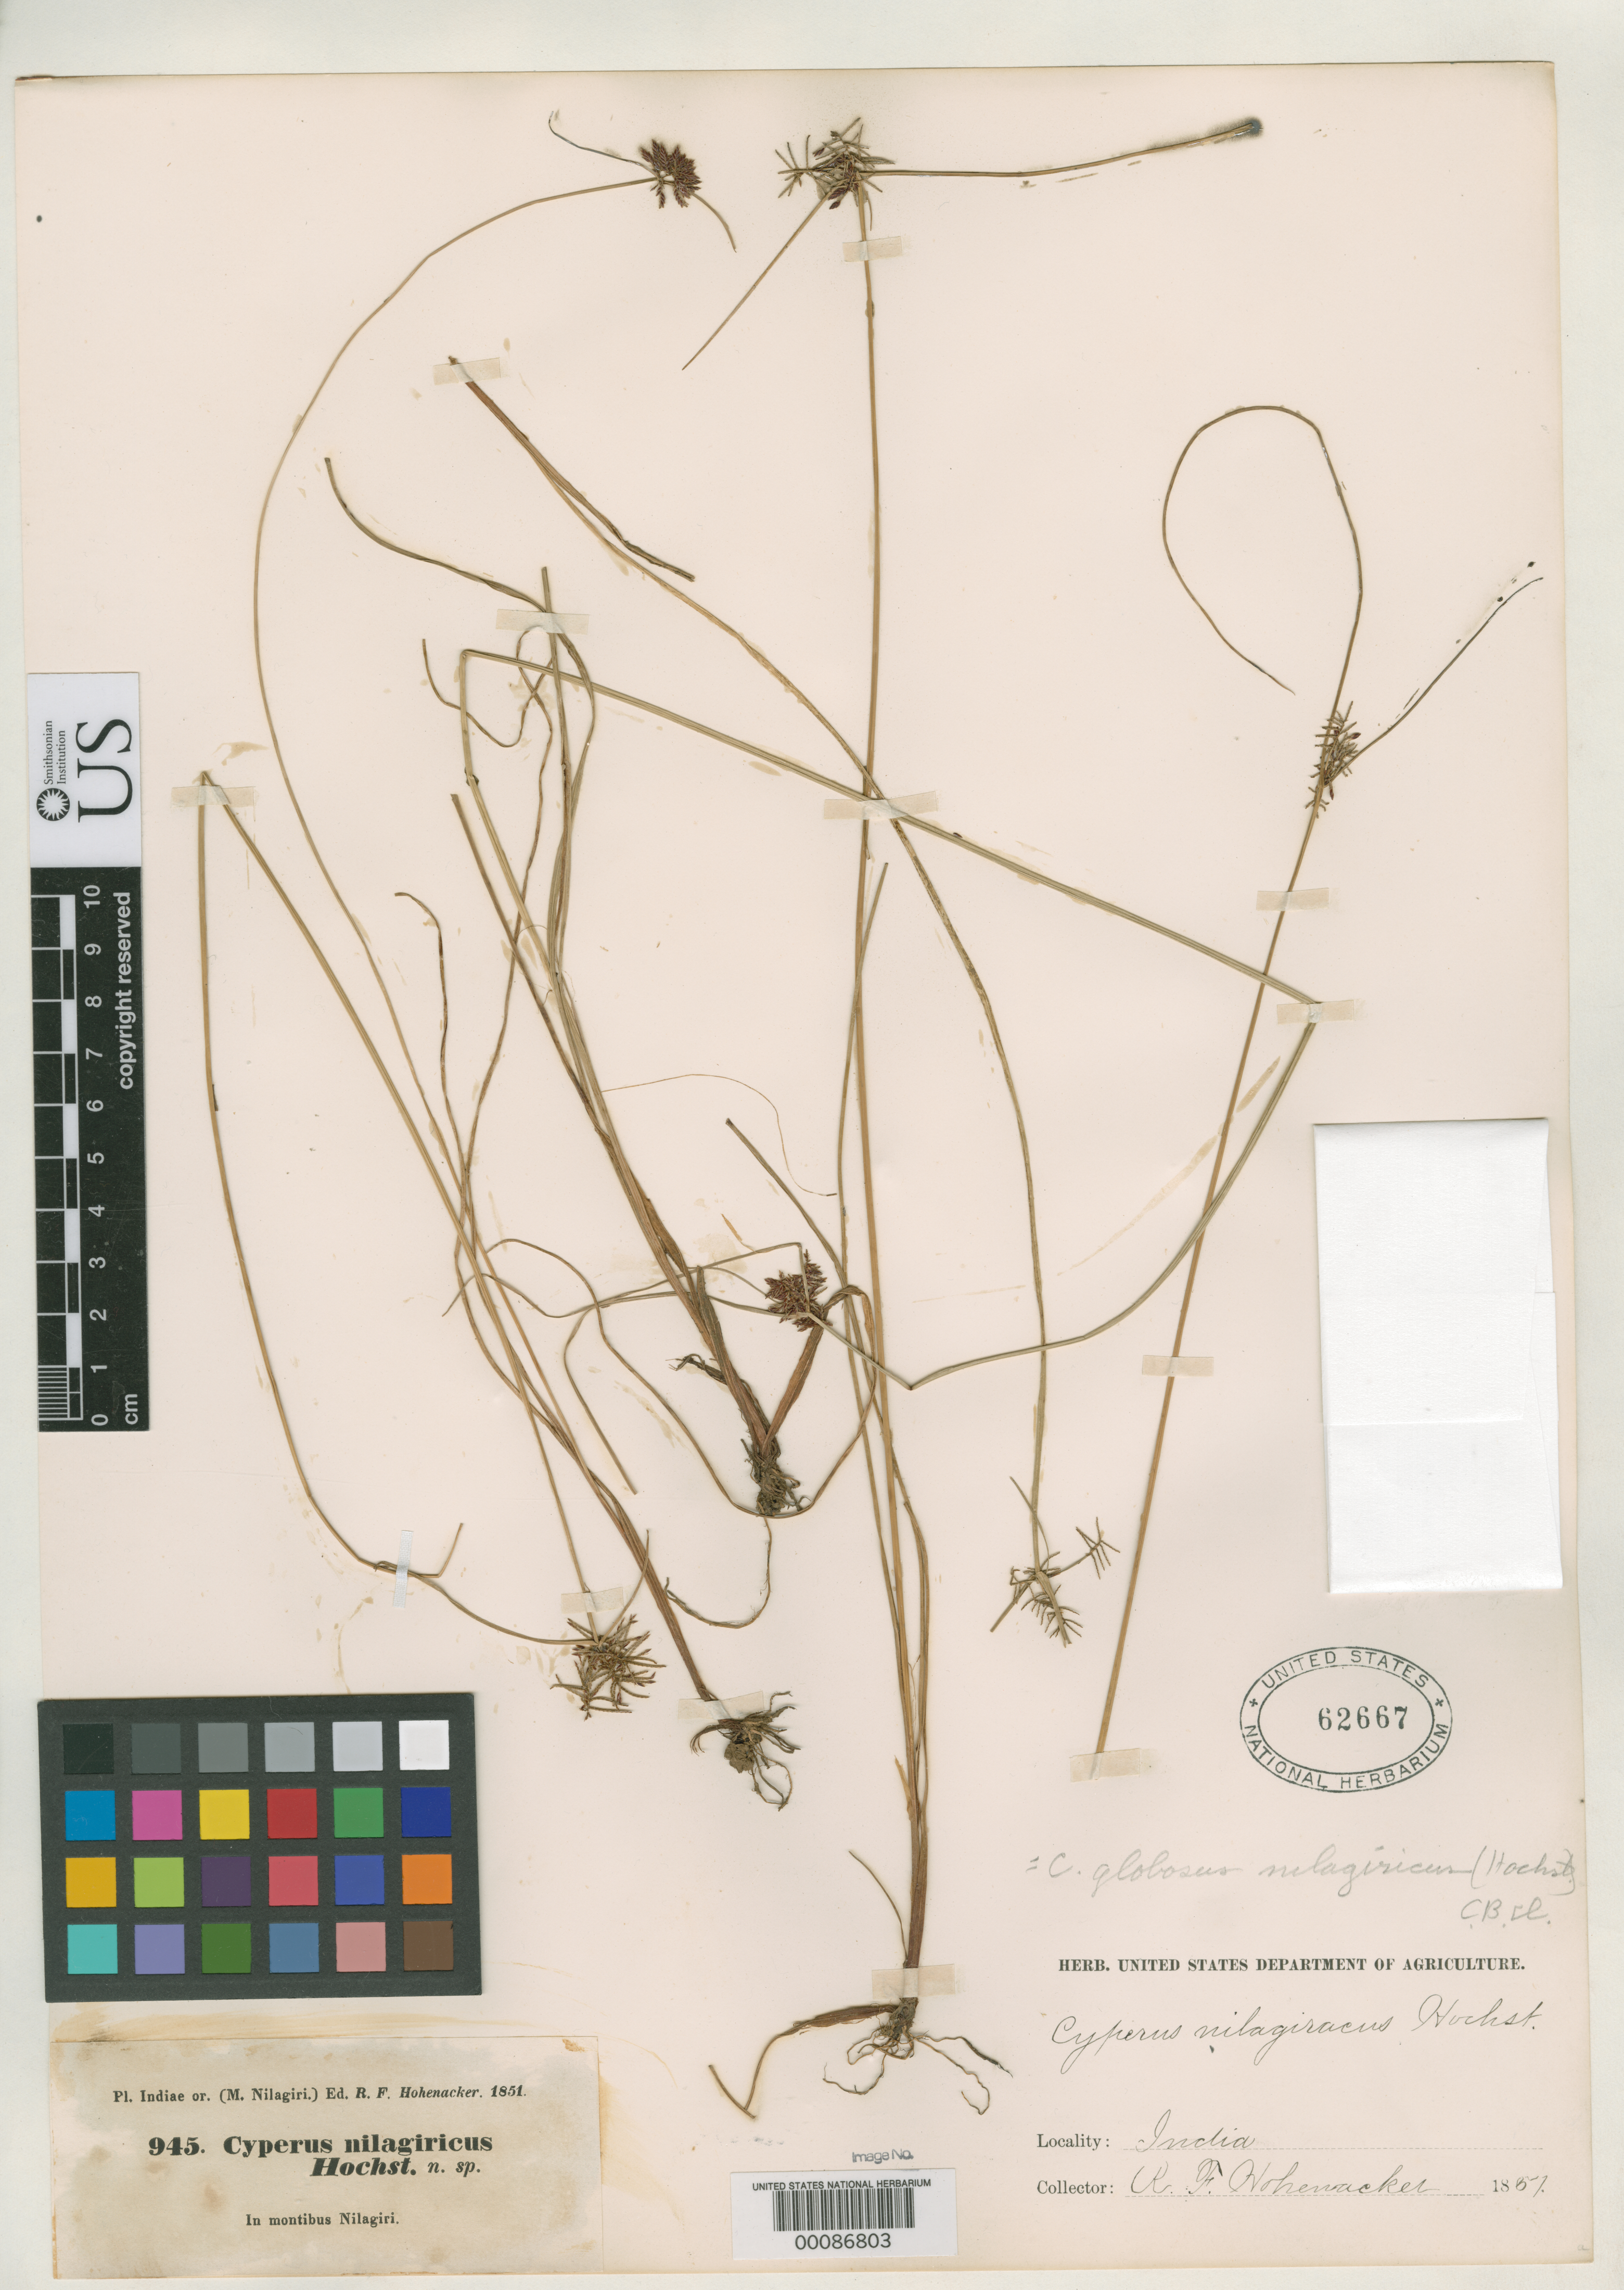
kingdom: Plantae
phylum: Tracheophyta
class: Liliopsida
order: Poales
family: Cyperaceae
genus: Cyperus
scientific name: Cyperus nilagiricus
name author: Hochst. ex Steud.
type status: Type Collection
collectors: R. F. Hohenacker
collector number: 945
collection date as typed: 1851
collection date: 1851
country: India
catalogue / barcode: US 62667